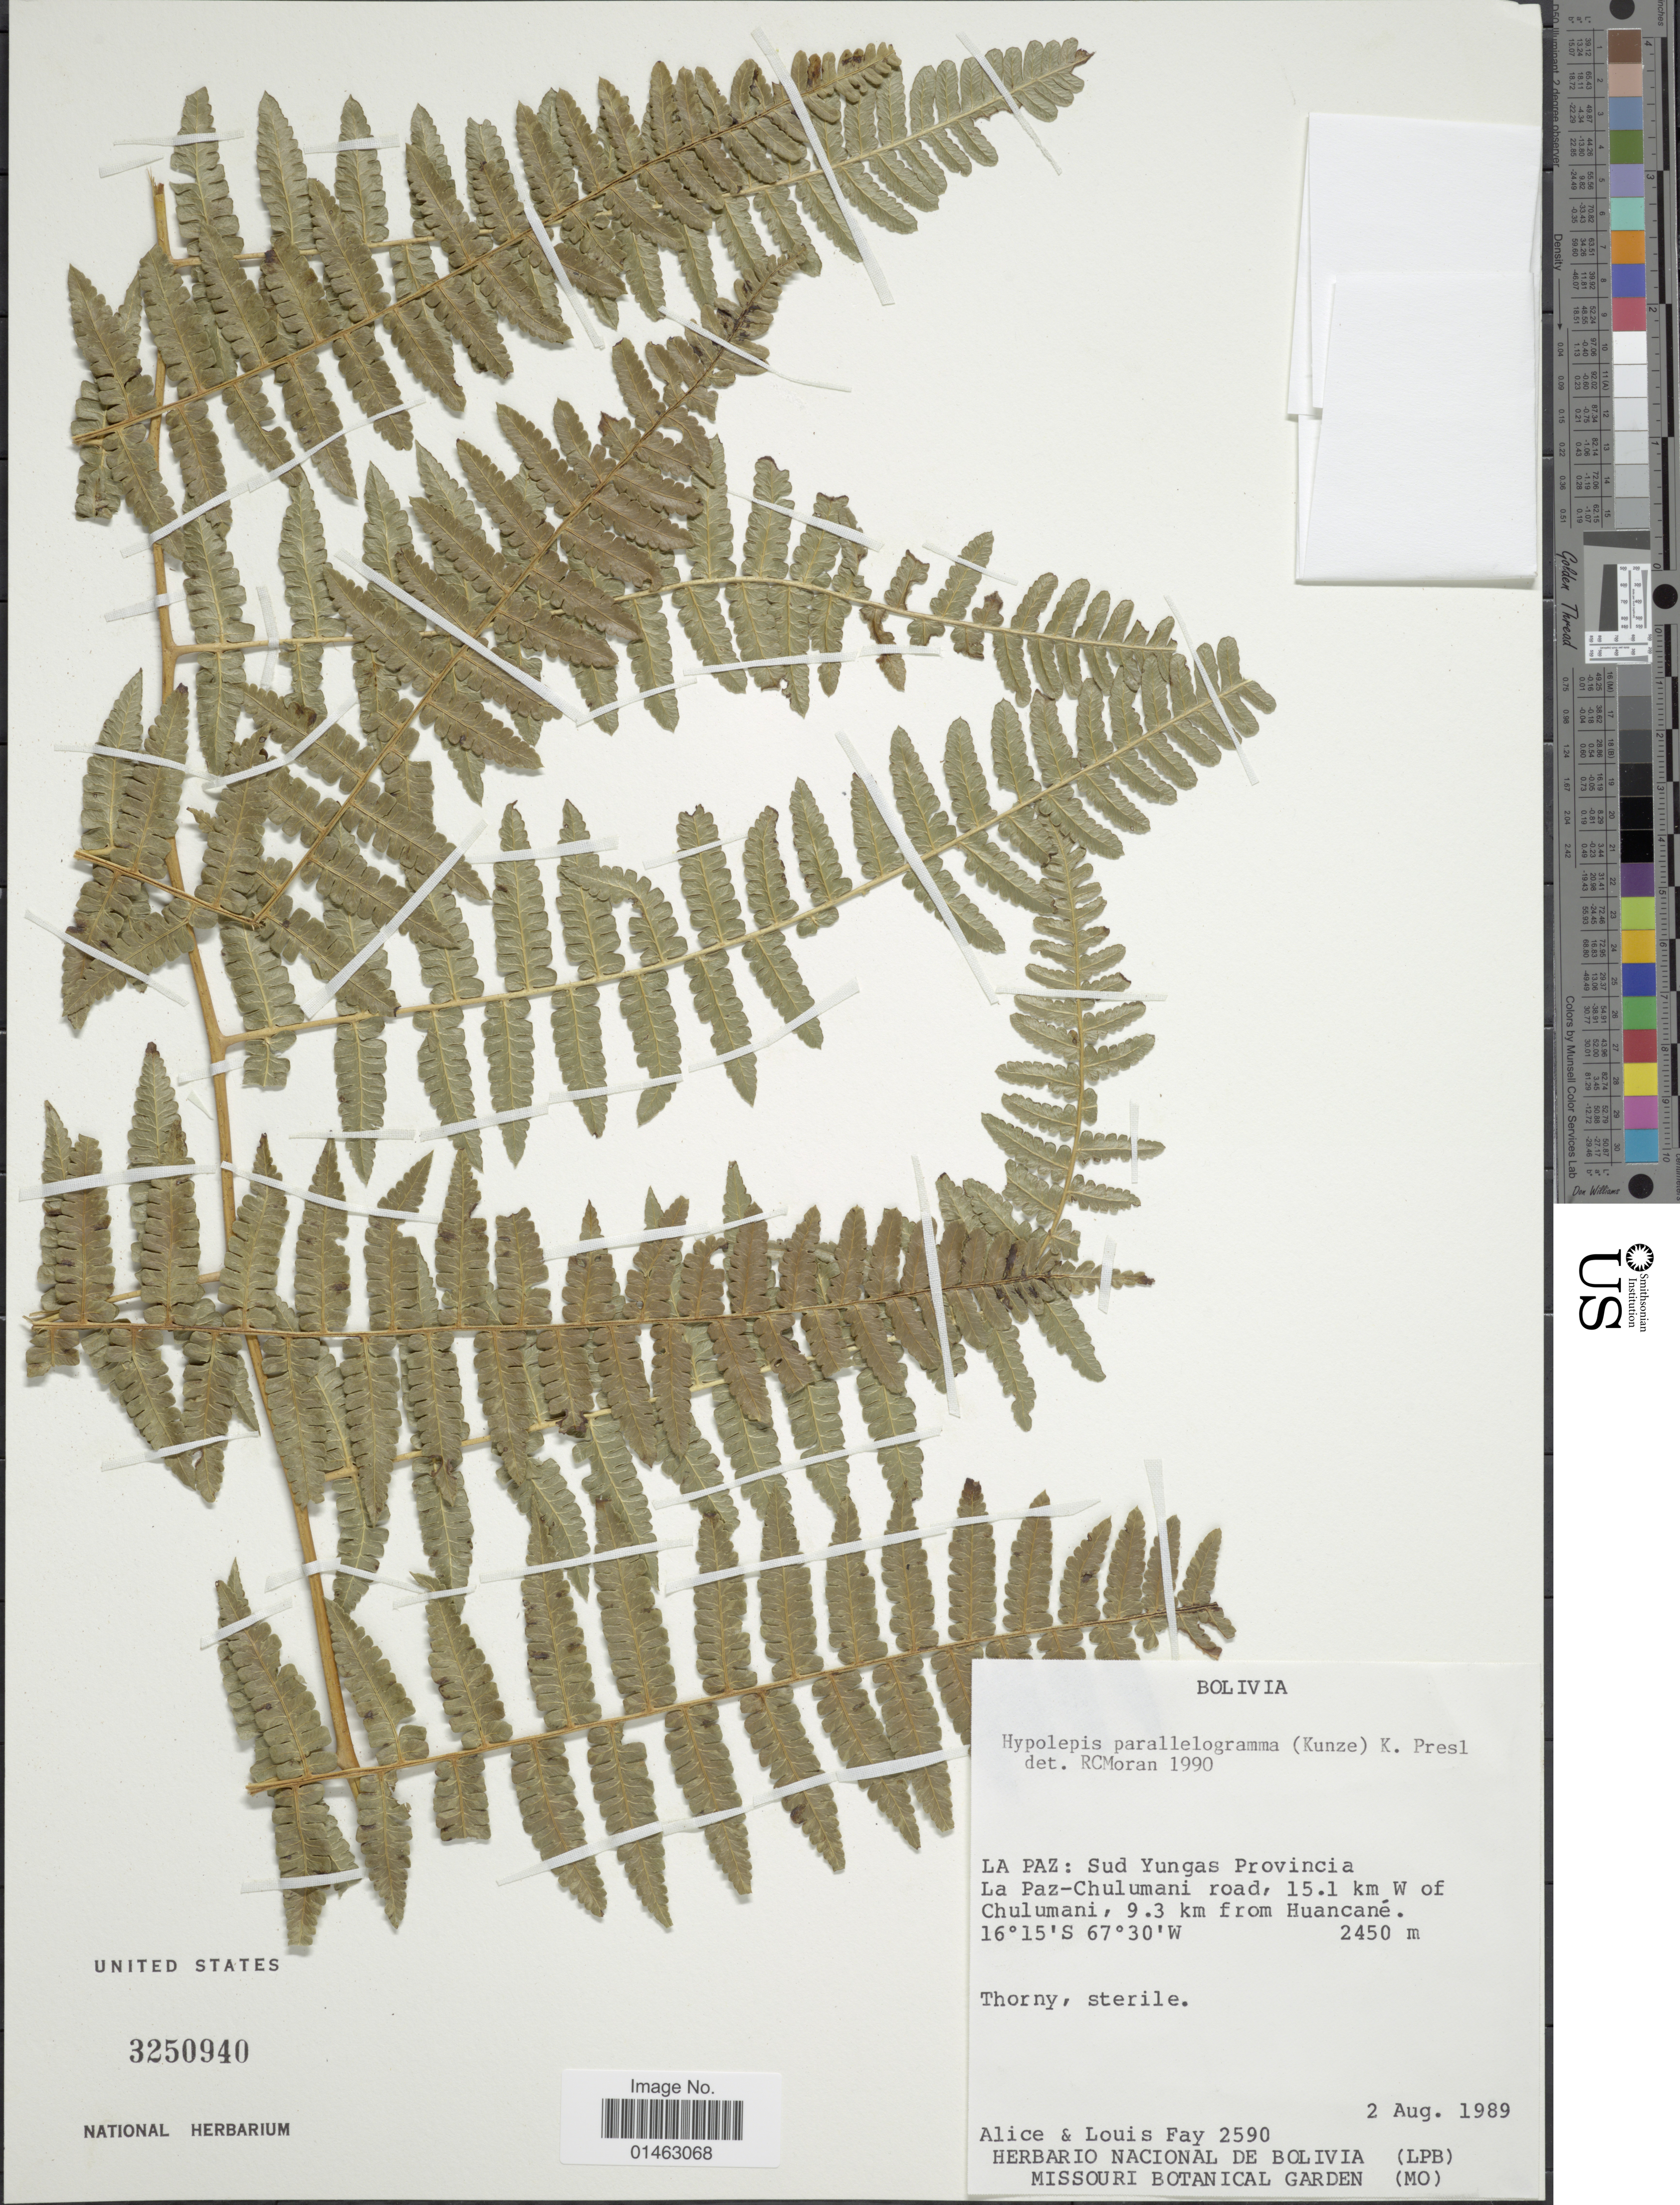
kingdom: Plantae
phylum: Tracheophyta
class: Polypodiopsida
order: Polypodiales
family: Dennstaedtiaceae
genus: Hypolepis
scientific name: Hypolepis parallelogramma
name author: (Kunze) C. Presl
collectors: A. Fay & L. Fay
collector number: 2590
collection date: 1989-08-02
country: Bolivia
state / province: La Paz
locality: Sud Yungas Provincia La Paz-Chulumani road, 15.1 km W of Chulumani, 9.3 km from Huancané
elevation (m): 2450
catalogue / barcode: US 3250940